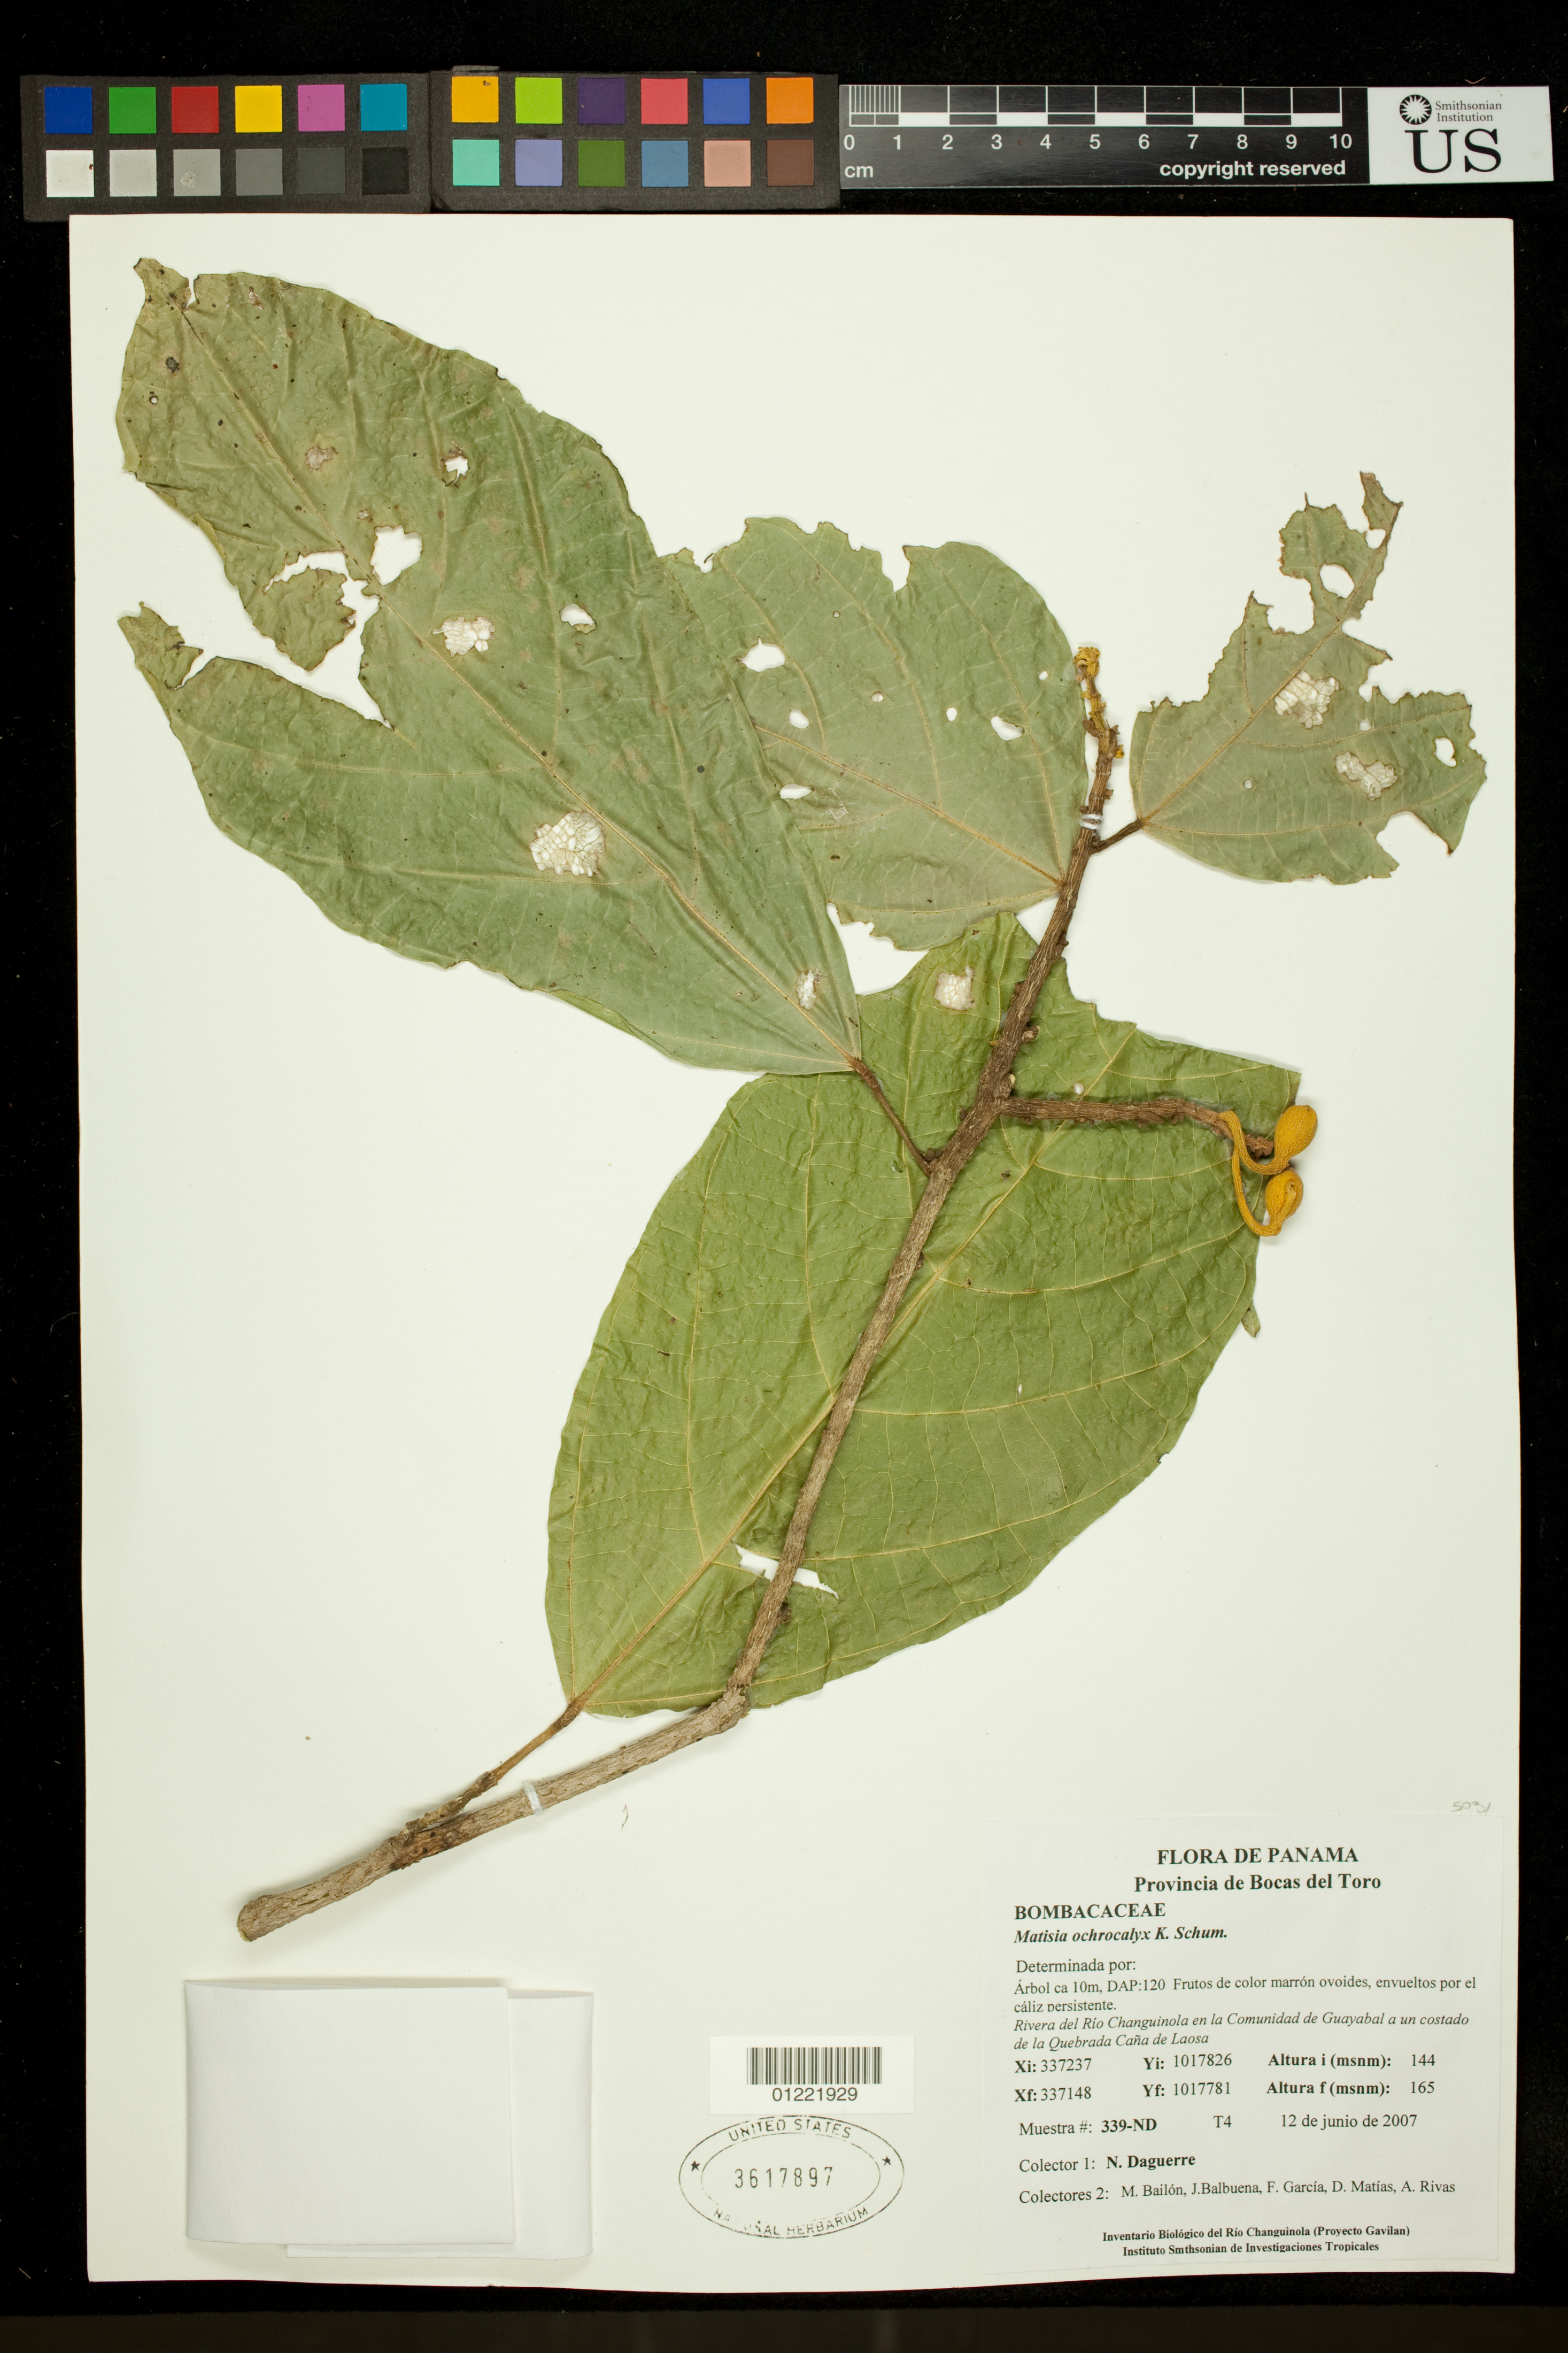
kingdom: Plantae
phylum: Tracheophyta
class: Magnoliopsida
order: Malvales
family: Malvaceae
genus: Matisia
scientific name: Matisia ochrocalyx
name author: K. Schum.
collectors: N. Daguerre, M. Bailón, J. Balbuena & F. Garcia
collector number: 339-ND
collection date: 2007-06-12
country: Panama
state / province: Bocas del Toro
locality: Rivera del Rio Changuinola en la Comunidad de Guayabal a un costado de la Quebrada Cana de Laosa.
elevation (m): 144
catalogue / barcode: US 3617897